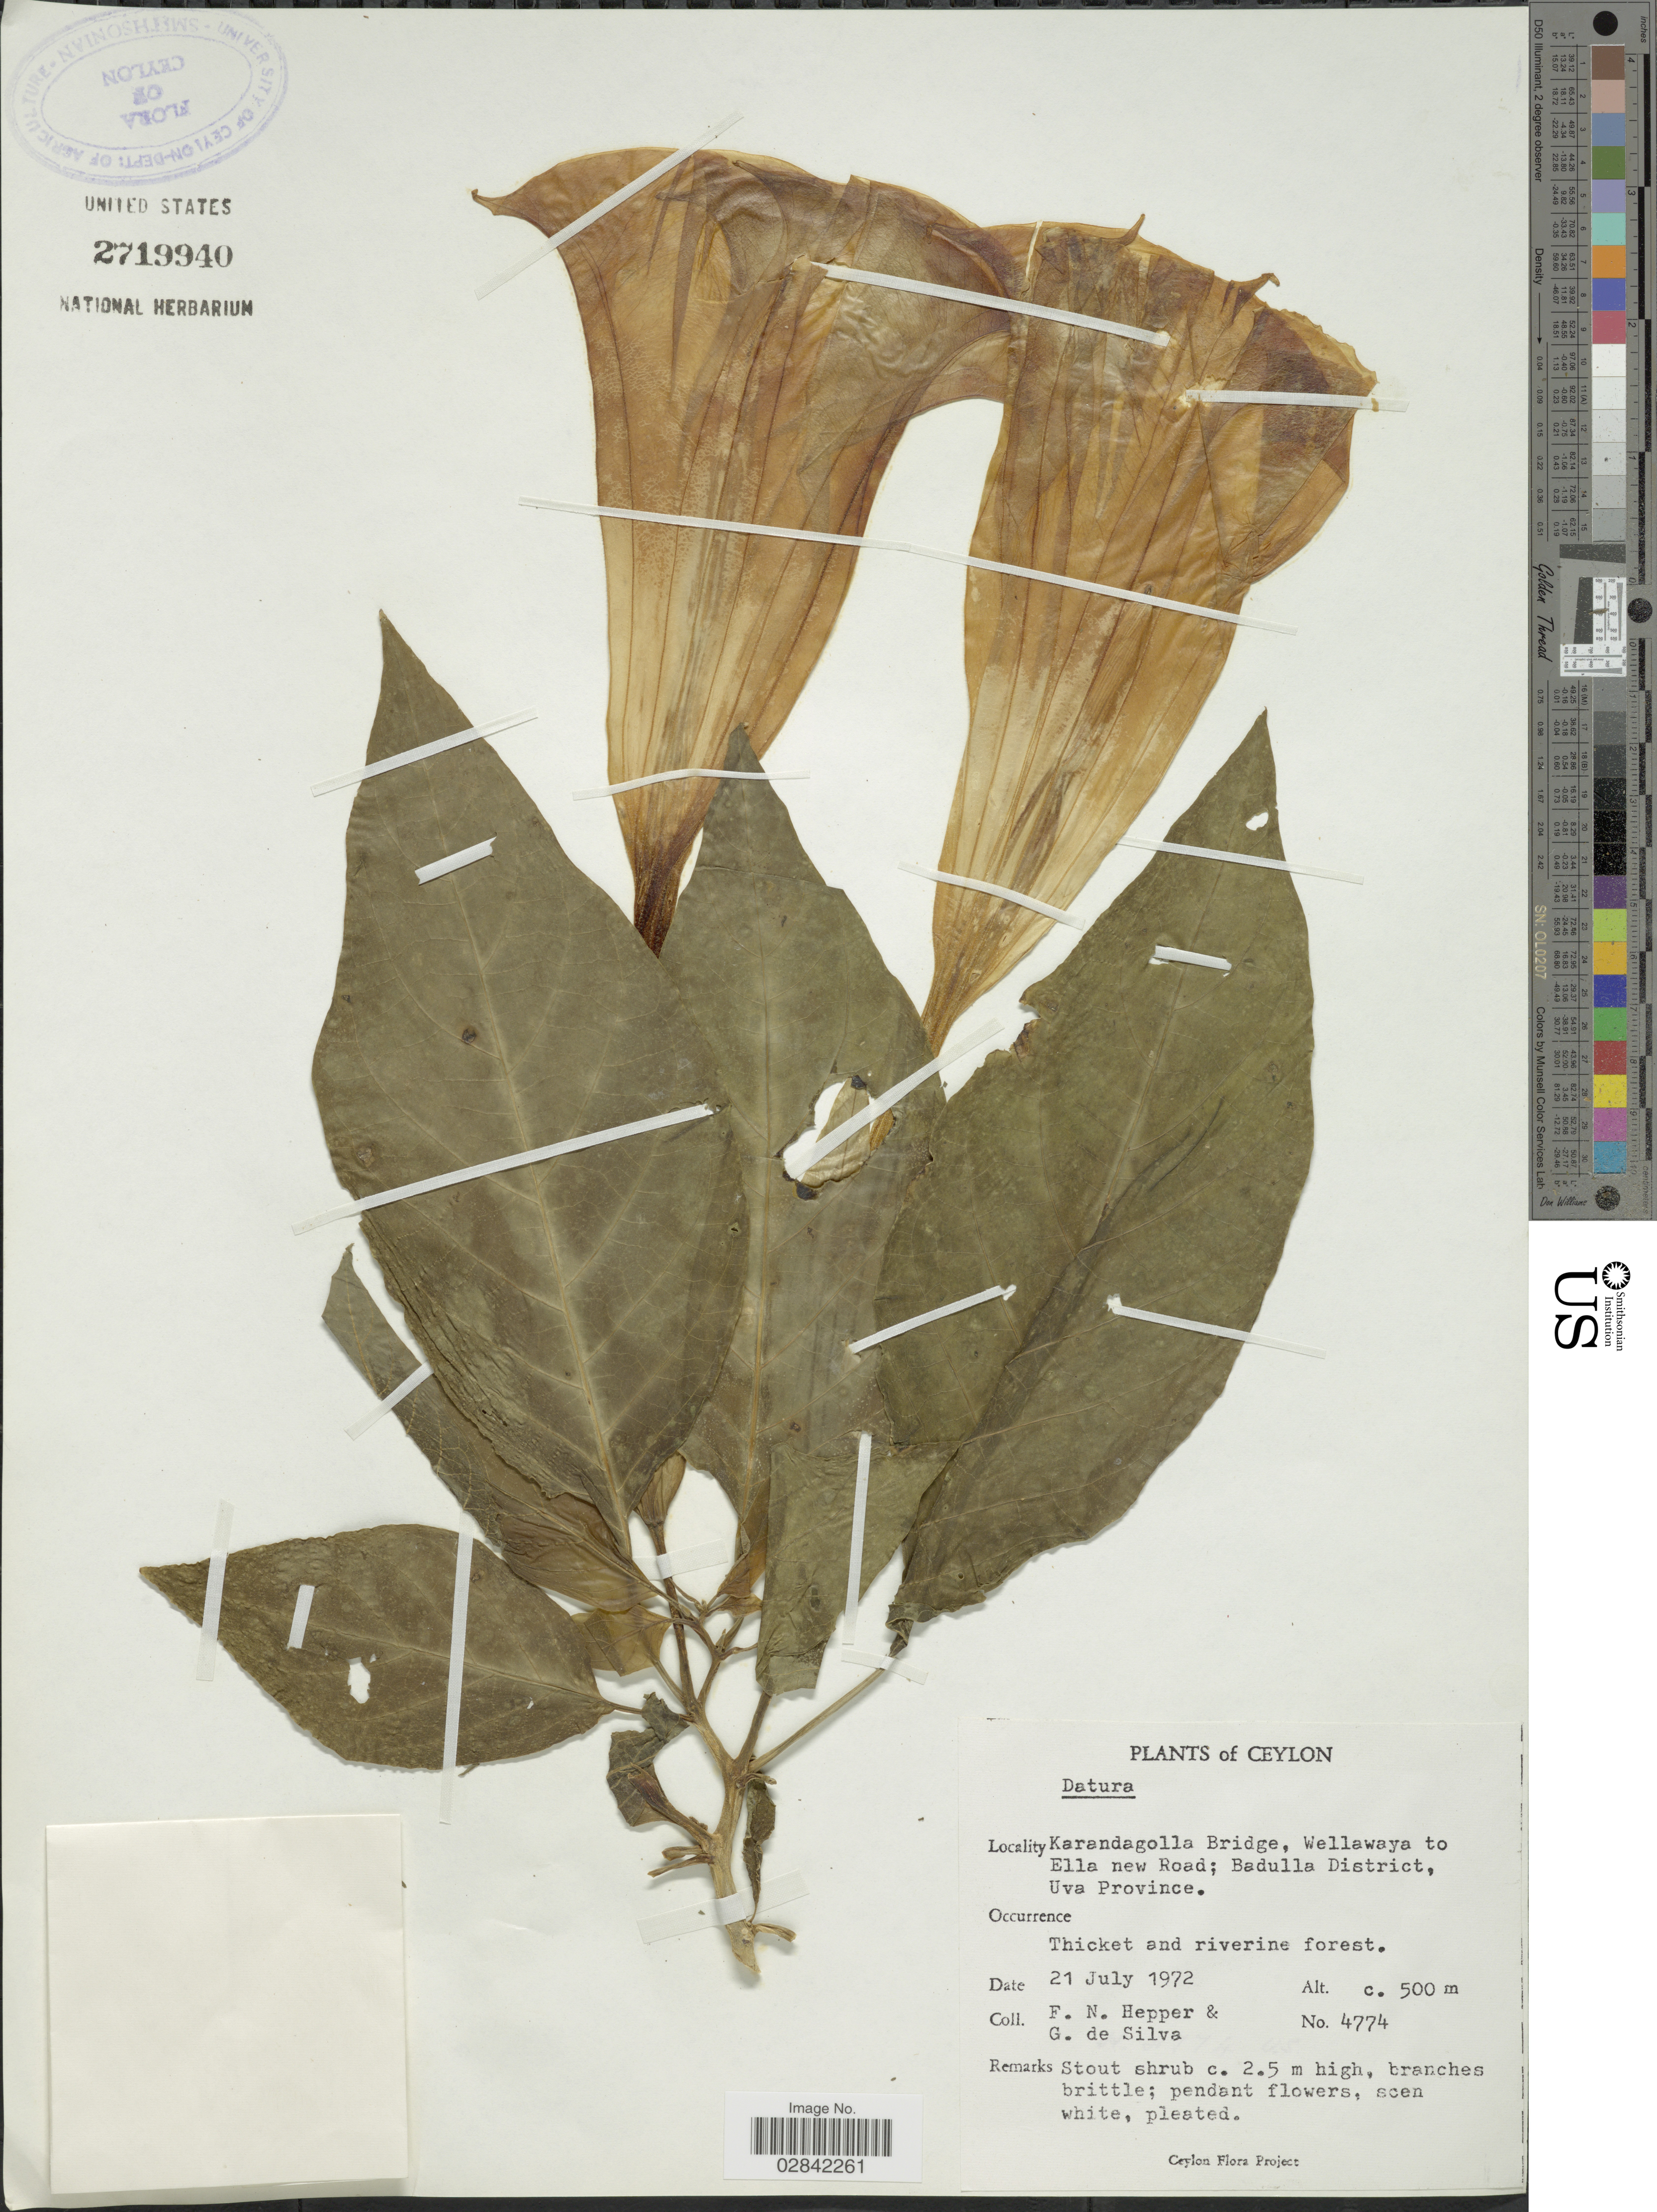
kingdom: Plantae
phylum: Tracheophyta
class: Magnoliopsida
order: Solanales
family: Solanaceae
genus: Brugmansia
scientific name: Brugmansia sp.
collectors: F. Hepper & G. De Silva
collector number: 4774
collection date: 1972-07-21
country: Sri Lanka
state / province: Uva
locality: Karandagolla Bridge, Wellawaya to Ella new Road; Badulla District, Uva Province.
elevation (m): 500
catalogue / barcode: US 2719940